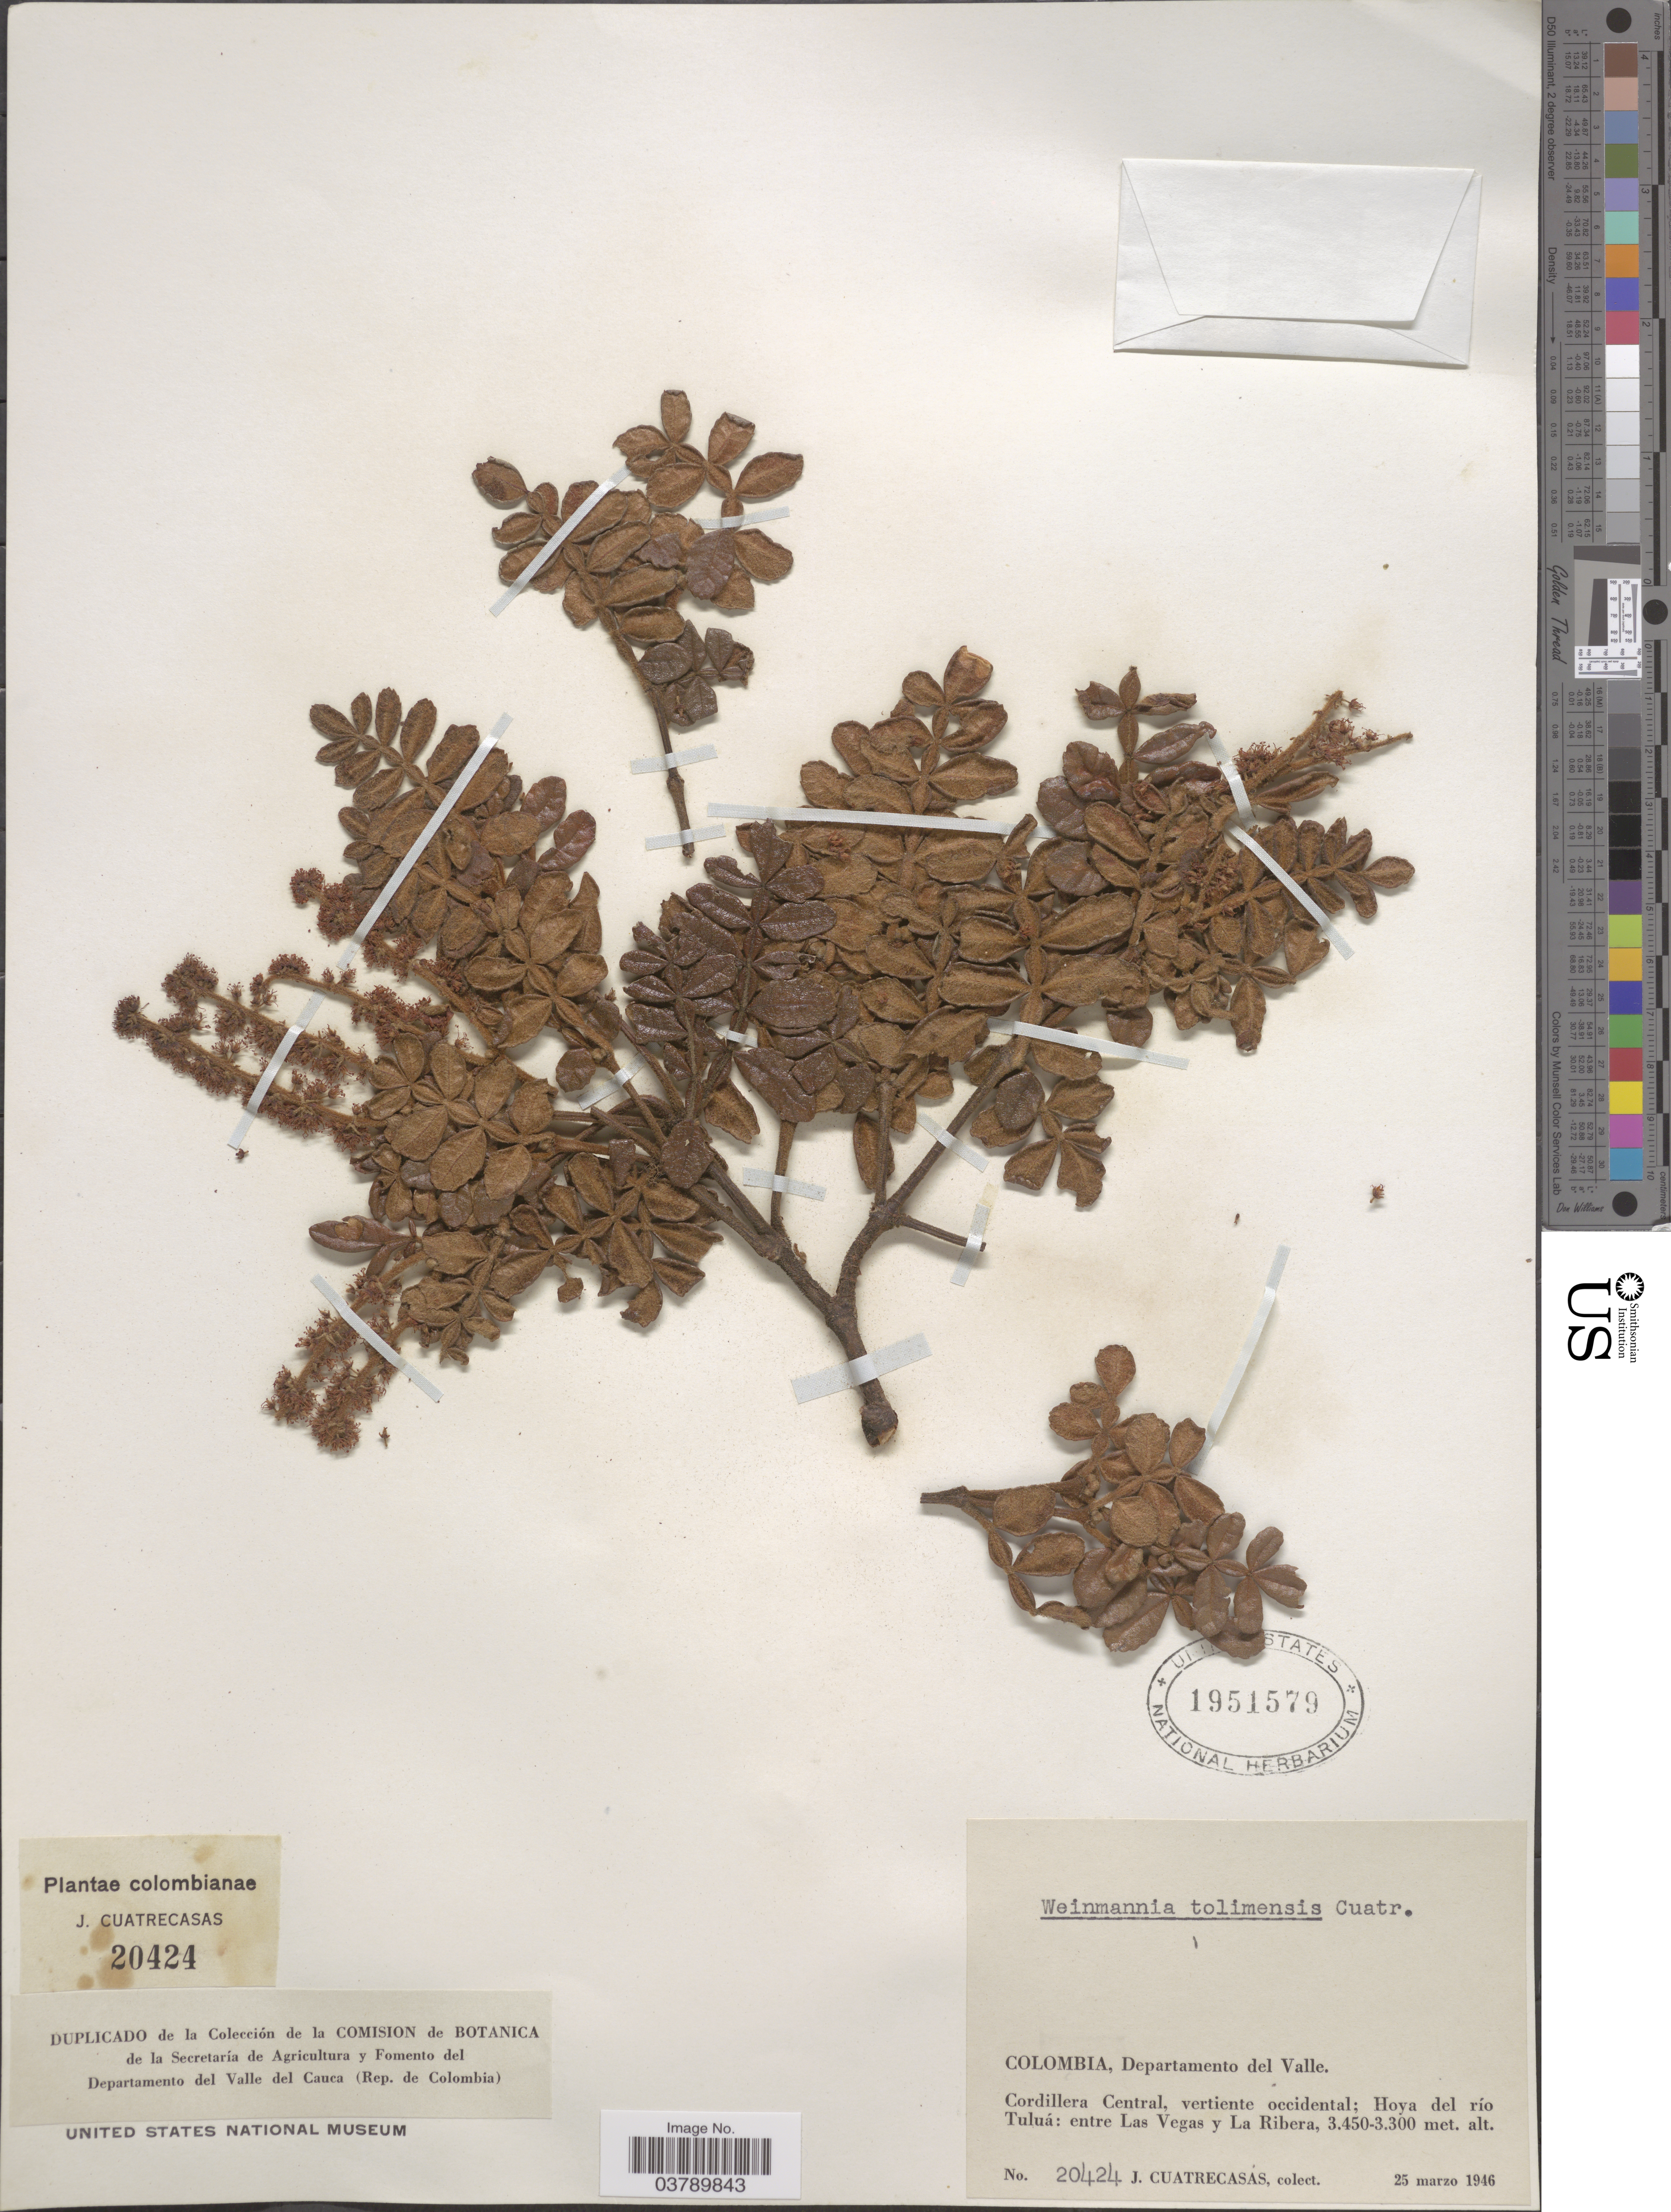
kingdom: Plantae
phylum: Tracheophyta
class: Magnoliopsida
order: Oxalidales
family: Cunoniaceae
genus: Weinmannia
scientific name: Weinmannia tolimensis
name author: Cuatrec.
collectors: J. Cuatrecasas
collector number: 20424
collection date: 1946-03-25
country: Colombia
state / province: Valle del Cauca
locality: Departamento del Valle. Cordillera Central, vertiente occidental; Hoya del río Tuluá: entre Las Vegas y La Ribera.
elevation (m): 3300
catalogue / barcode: US 1951579